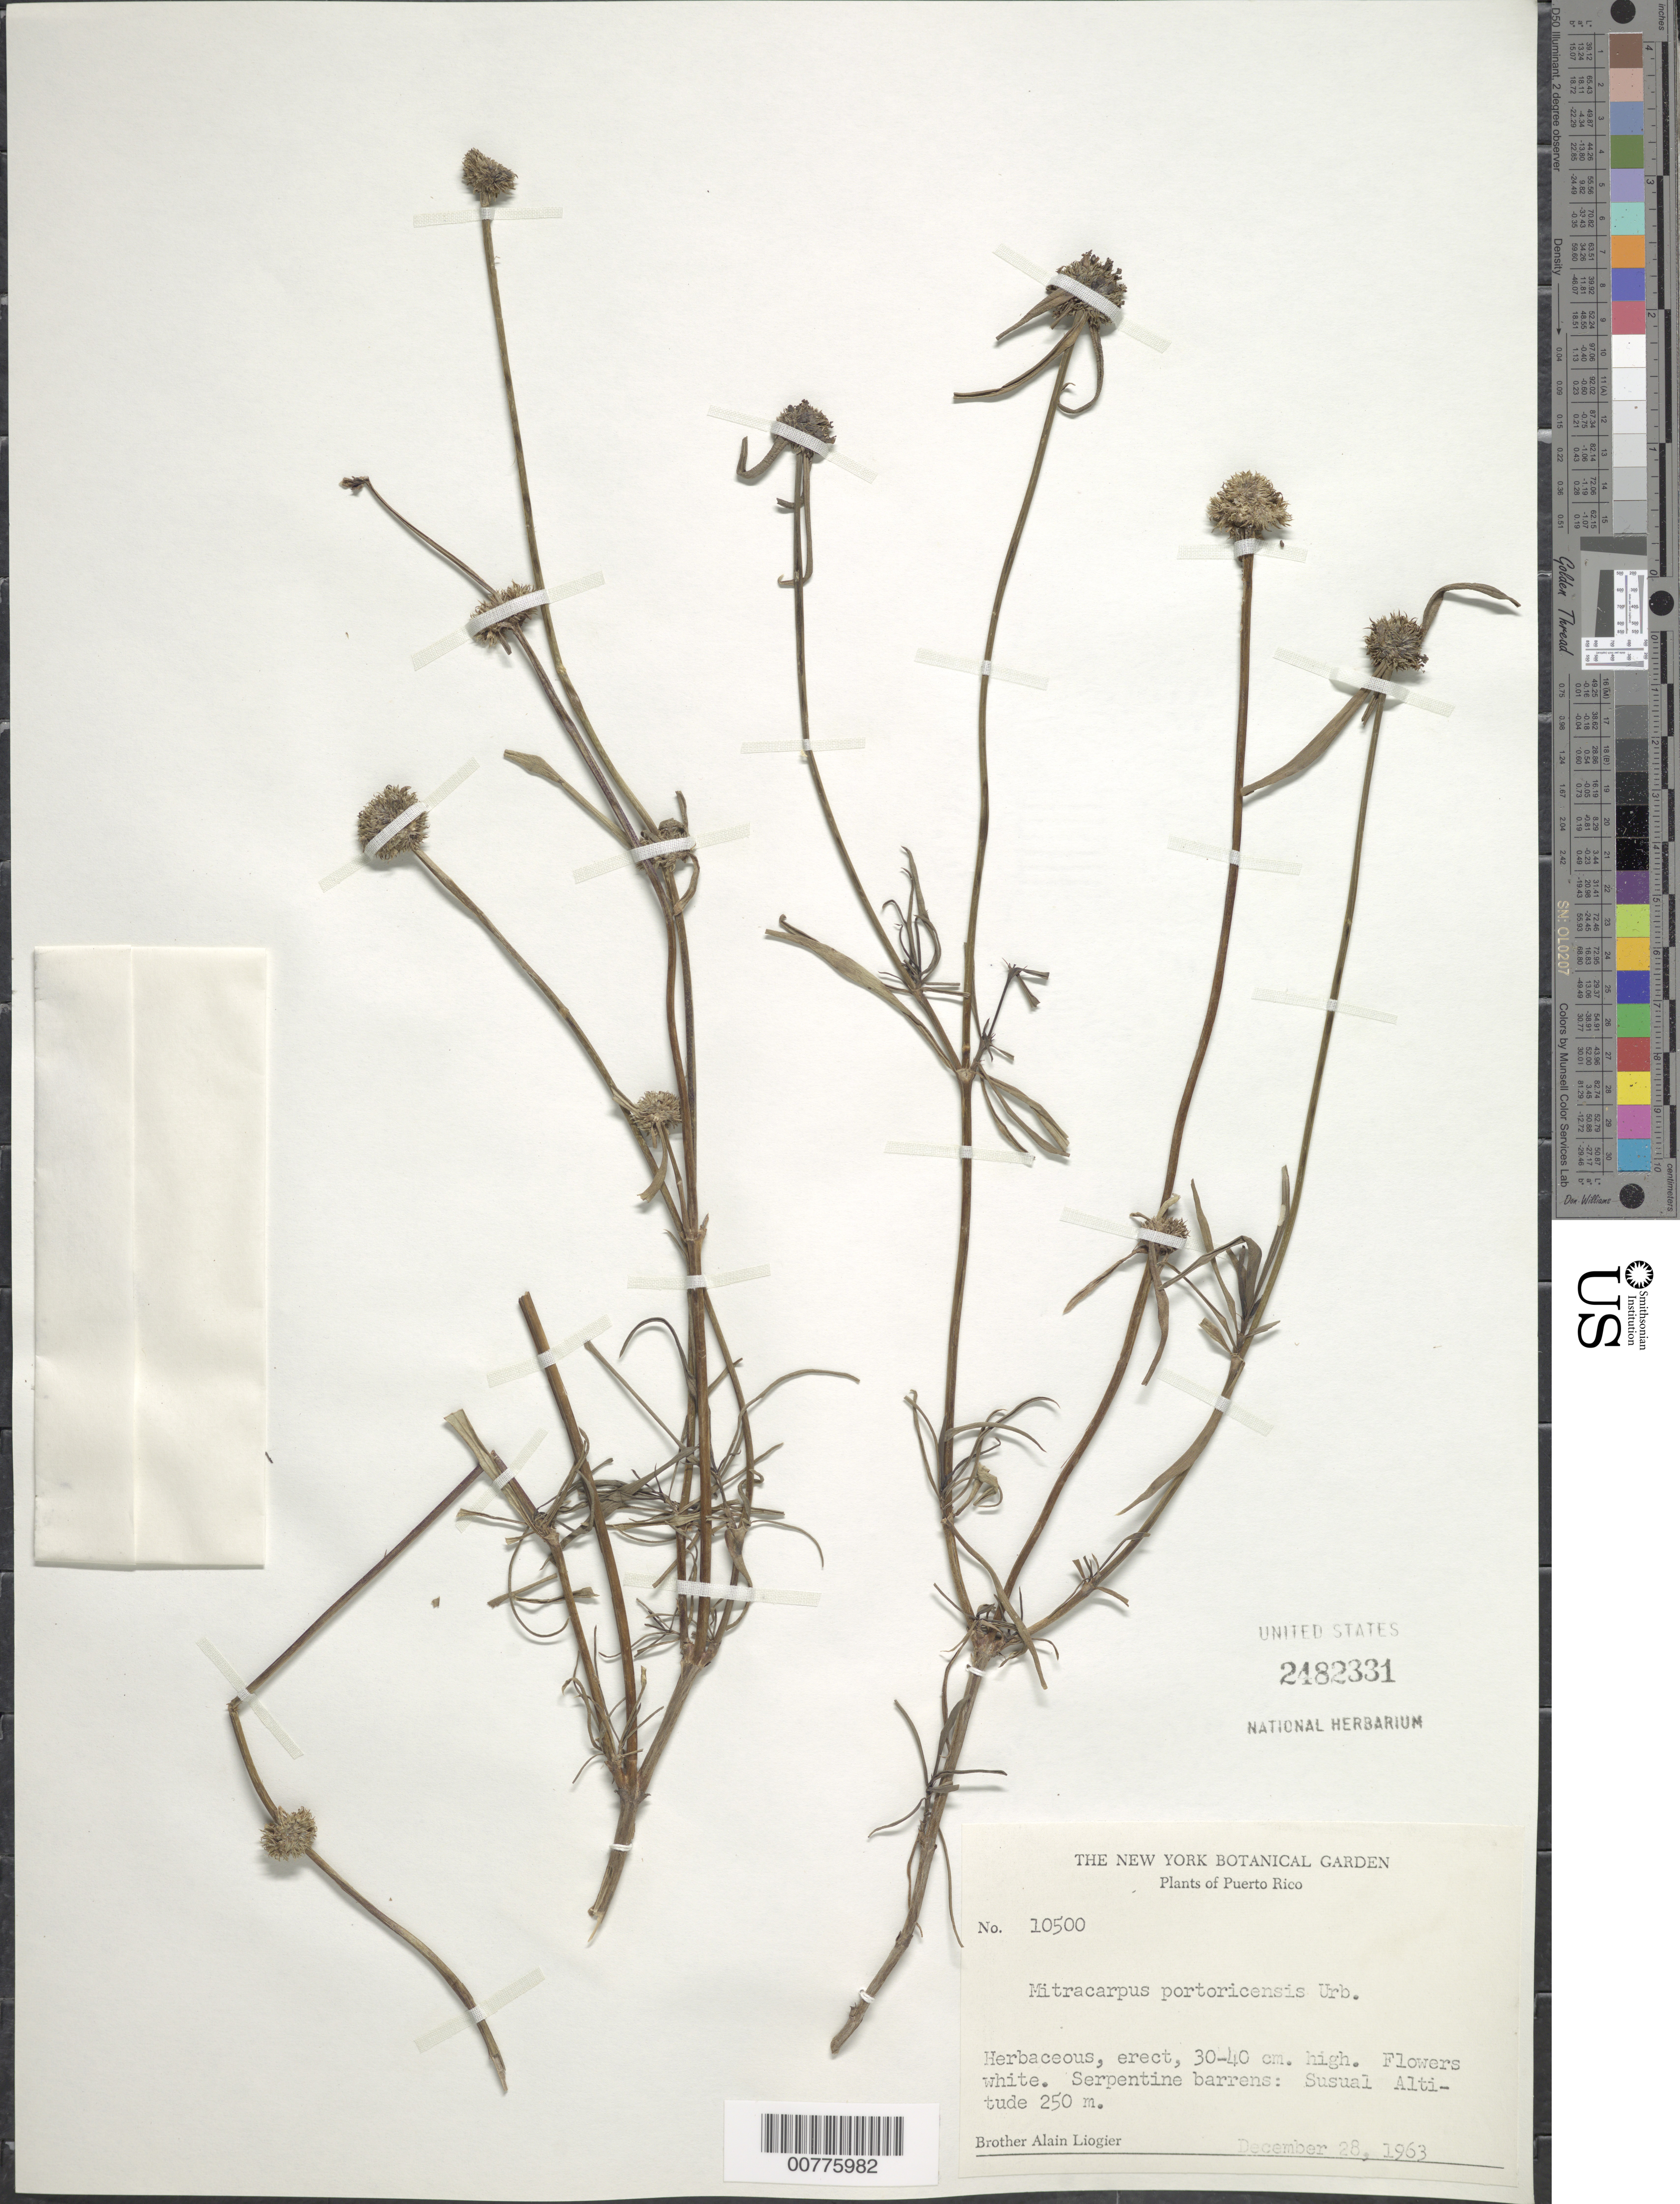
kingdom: Plantae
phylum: Tracheophyta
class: Magnoliopsida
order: Gentianales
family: Rubiaceae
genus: Mitracarpus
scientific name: Mitracarpus frigidus var. portoricensis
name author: Urb.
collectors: A. H. Liogier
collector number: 10500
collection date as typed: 28 Dec 1963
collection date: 1963-12-28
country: Puerto Rico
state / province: Sabana Grande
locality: Susual [sic]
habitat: Serpentine barrens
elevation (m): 250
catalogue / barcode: US 2482331